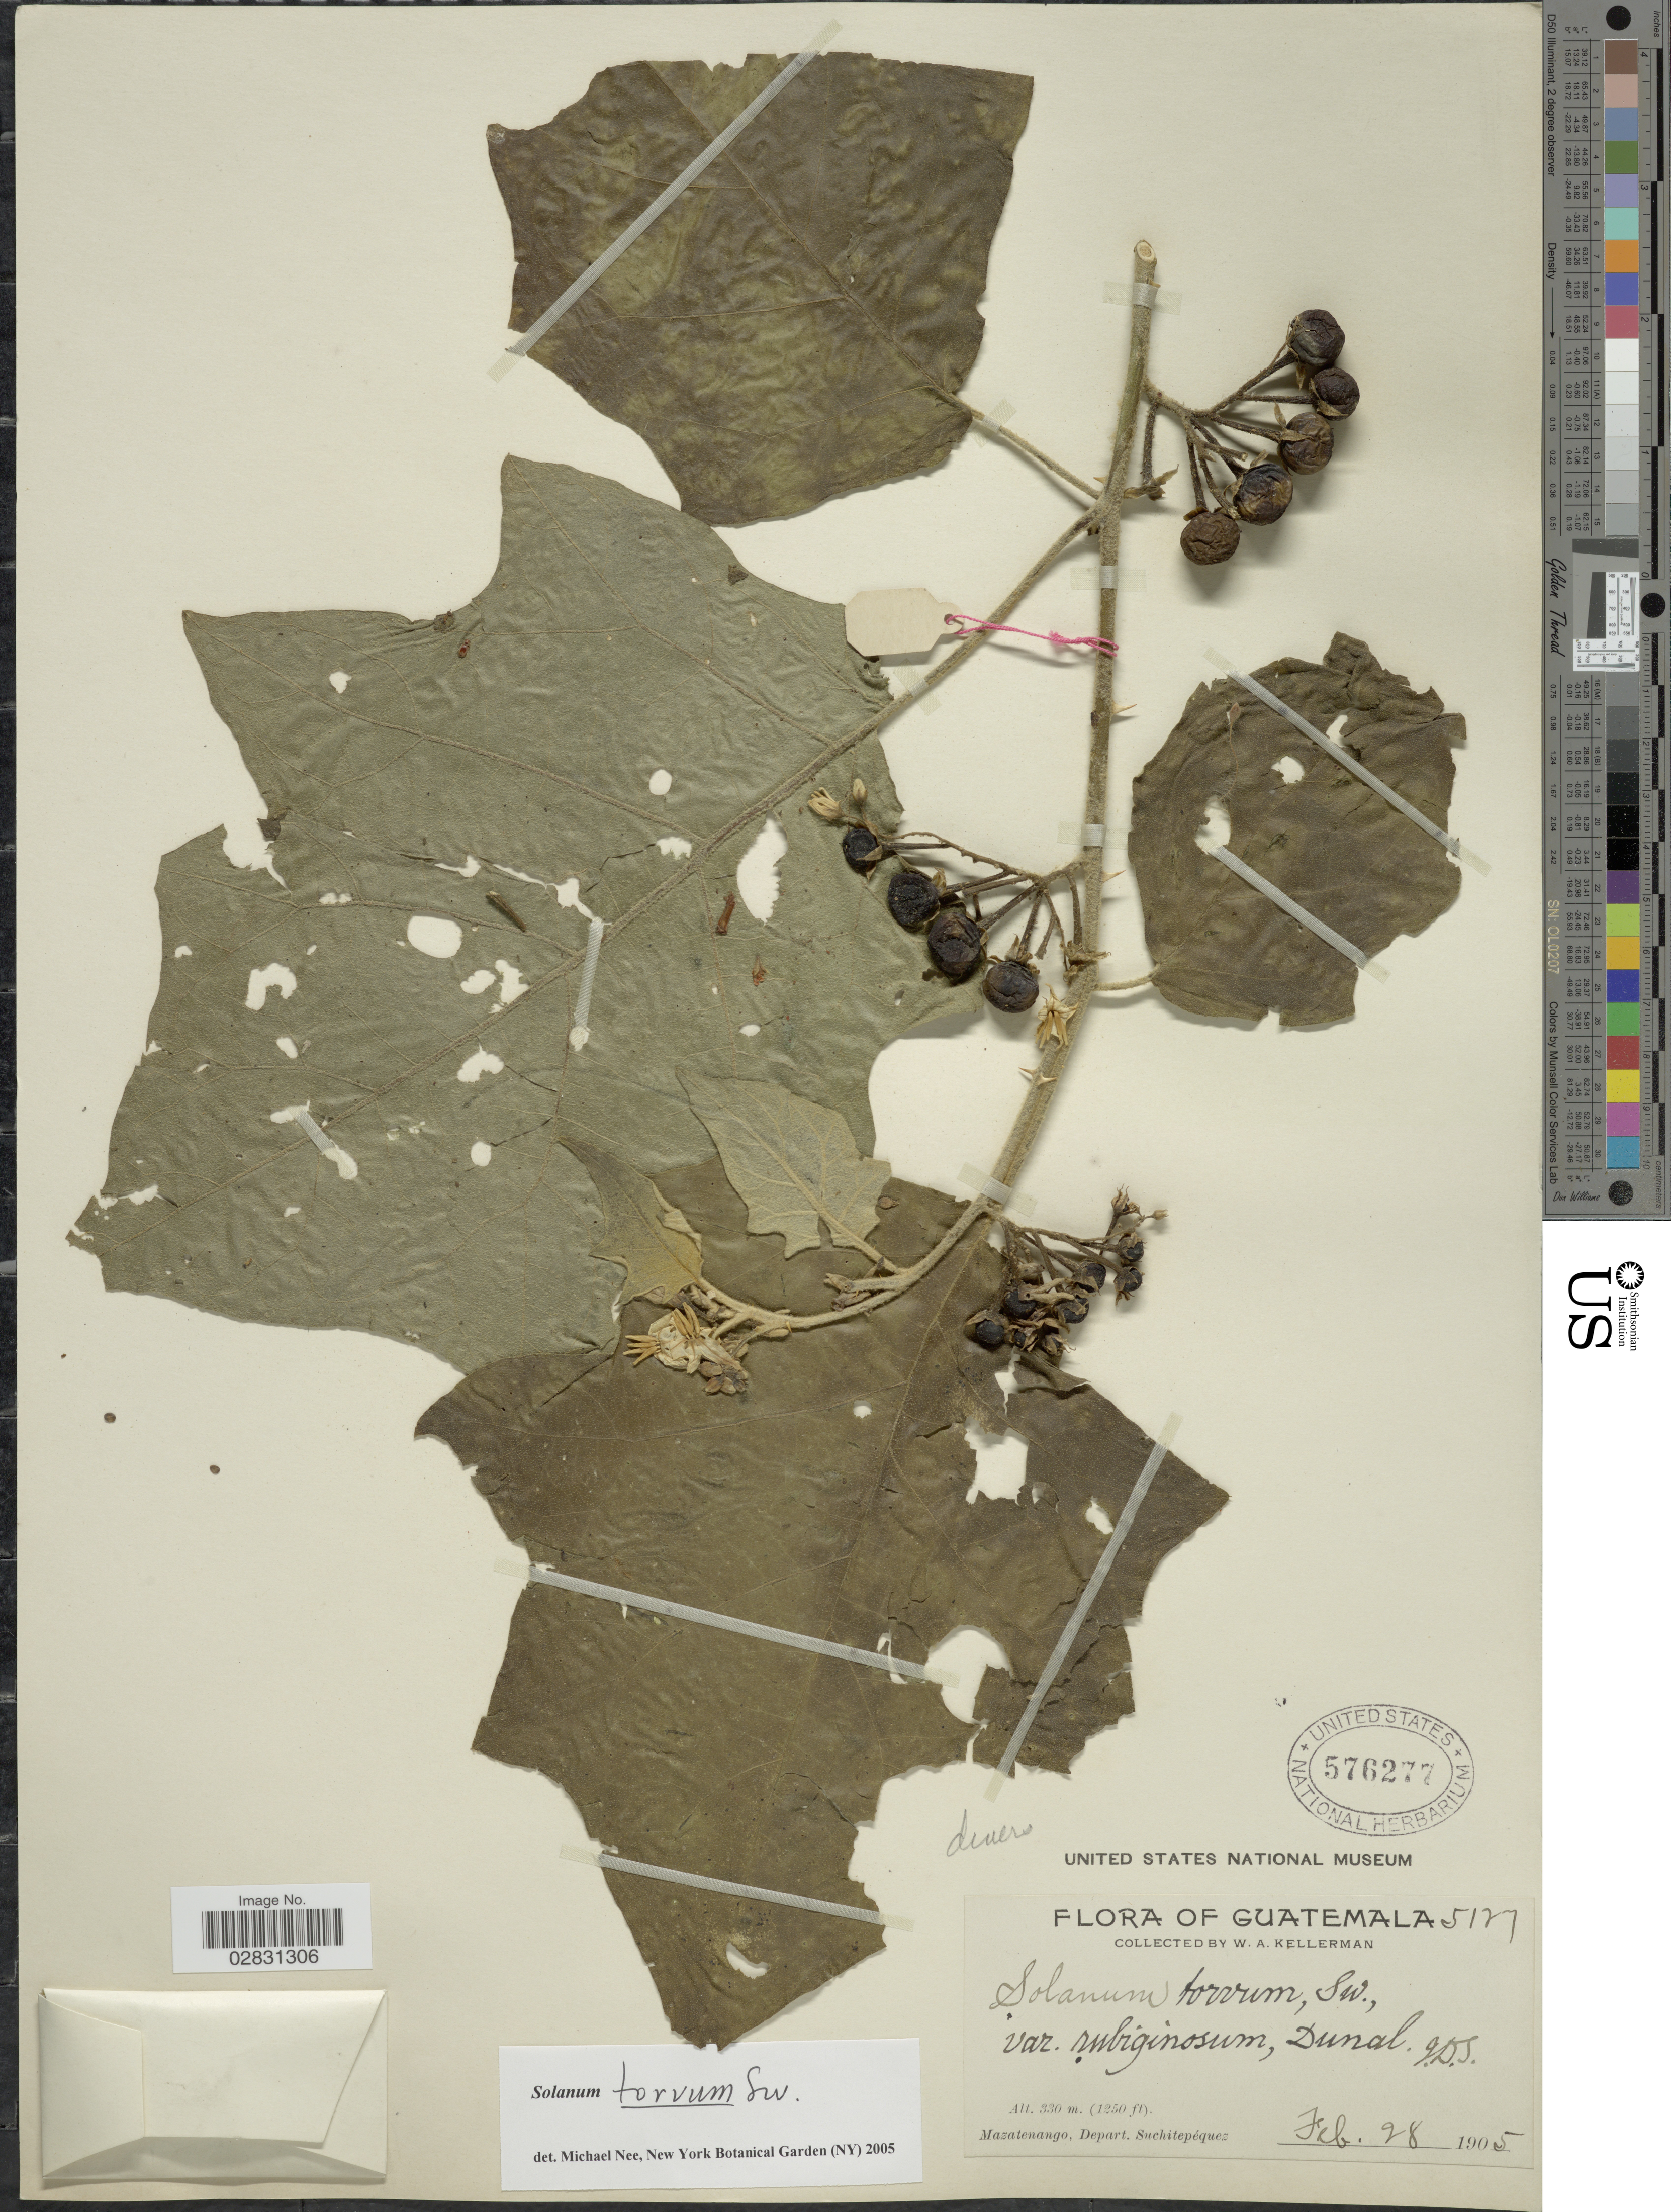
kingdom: Plantae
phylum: Tracheophyta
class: Magnoliopsida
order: Solanales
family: Solanaceae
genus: Solanum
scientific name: Solanum torvum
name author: Sw.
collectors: W. Kellerman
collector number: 5127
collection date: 1905-02-28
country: Guatemala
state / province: Suchitepéquez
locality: Mazatenango, Depart. Suchitepéquez.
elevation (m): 330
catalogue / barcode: US 576277